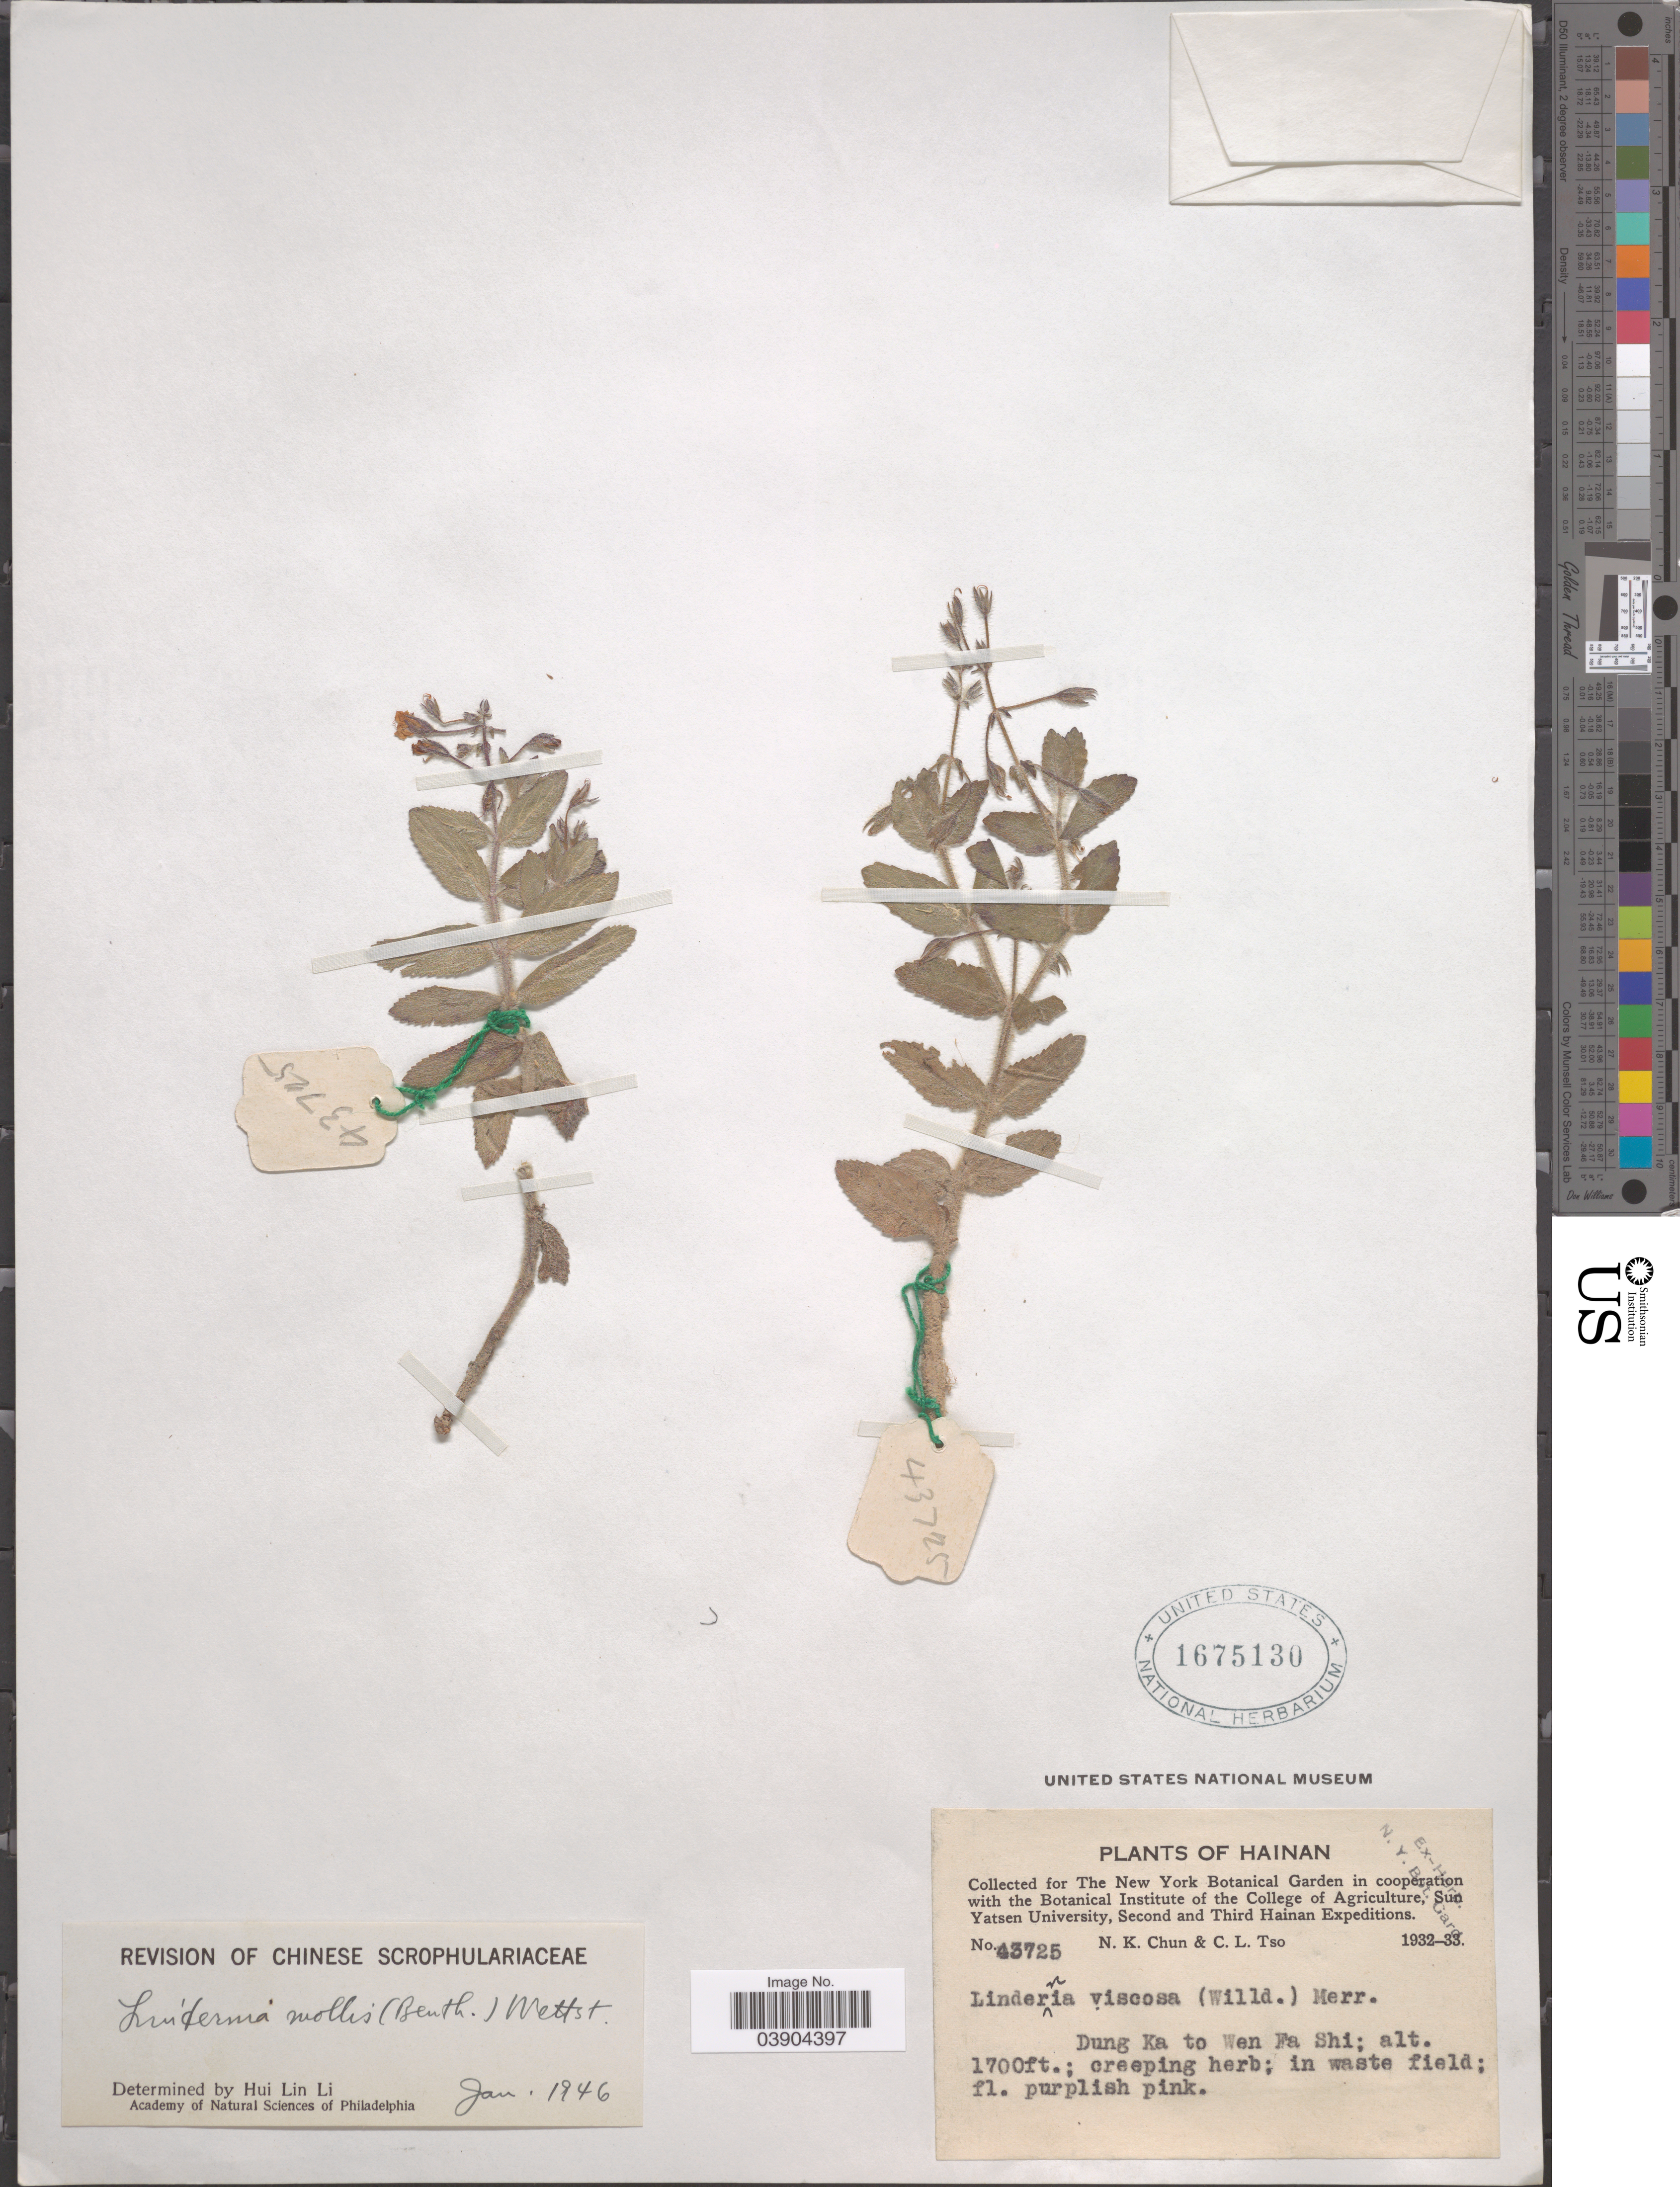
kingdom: Plantae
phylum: Tracheophyta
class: Magnoliopsida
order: Lamiales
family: Linderniaceae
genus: Lindernia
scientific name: Lindernia mollis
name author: (Benth.) Wettst.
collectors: N. K. Chun & C. Tso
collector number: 43725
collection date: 1932/1933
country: China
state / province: Hainan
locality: Dung Ka to Wen Fa Shi.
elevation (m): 518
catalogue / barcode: US 1675130